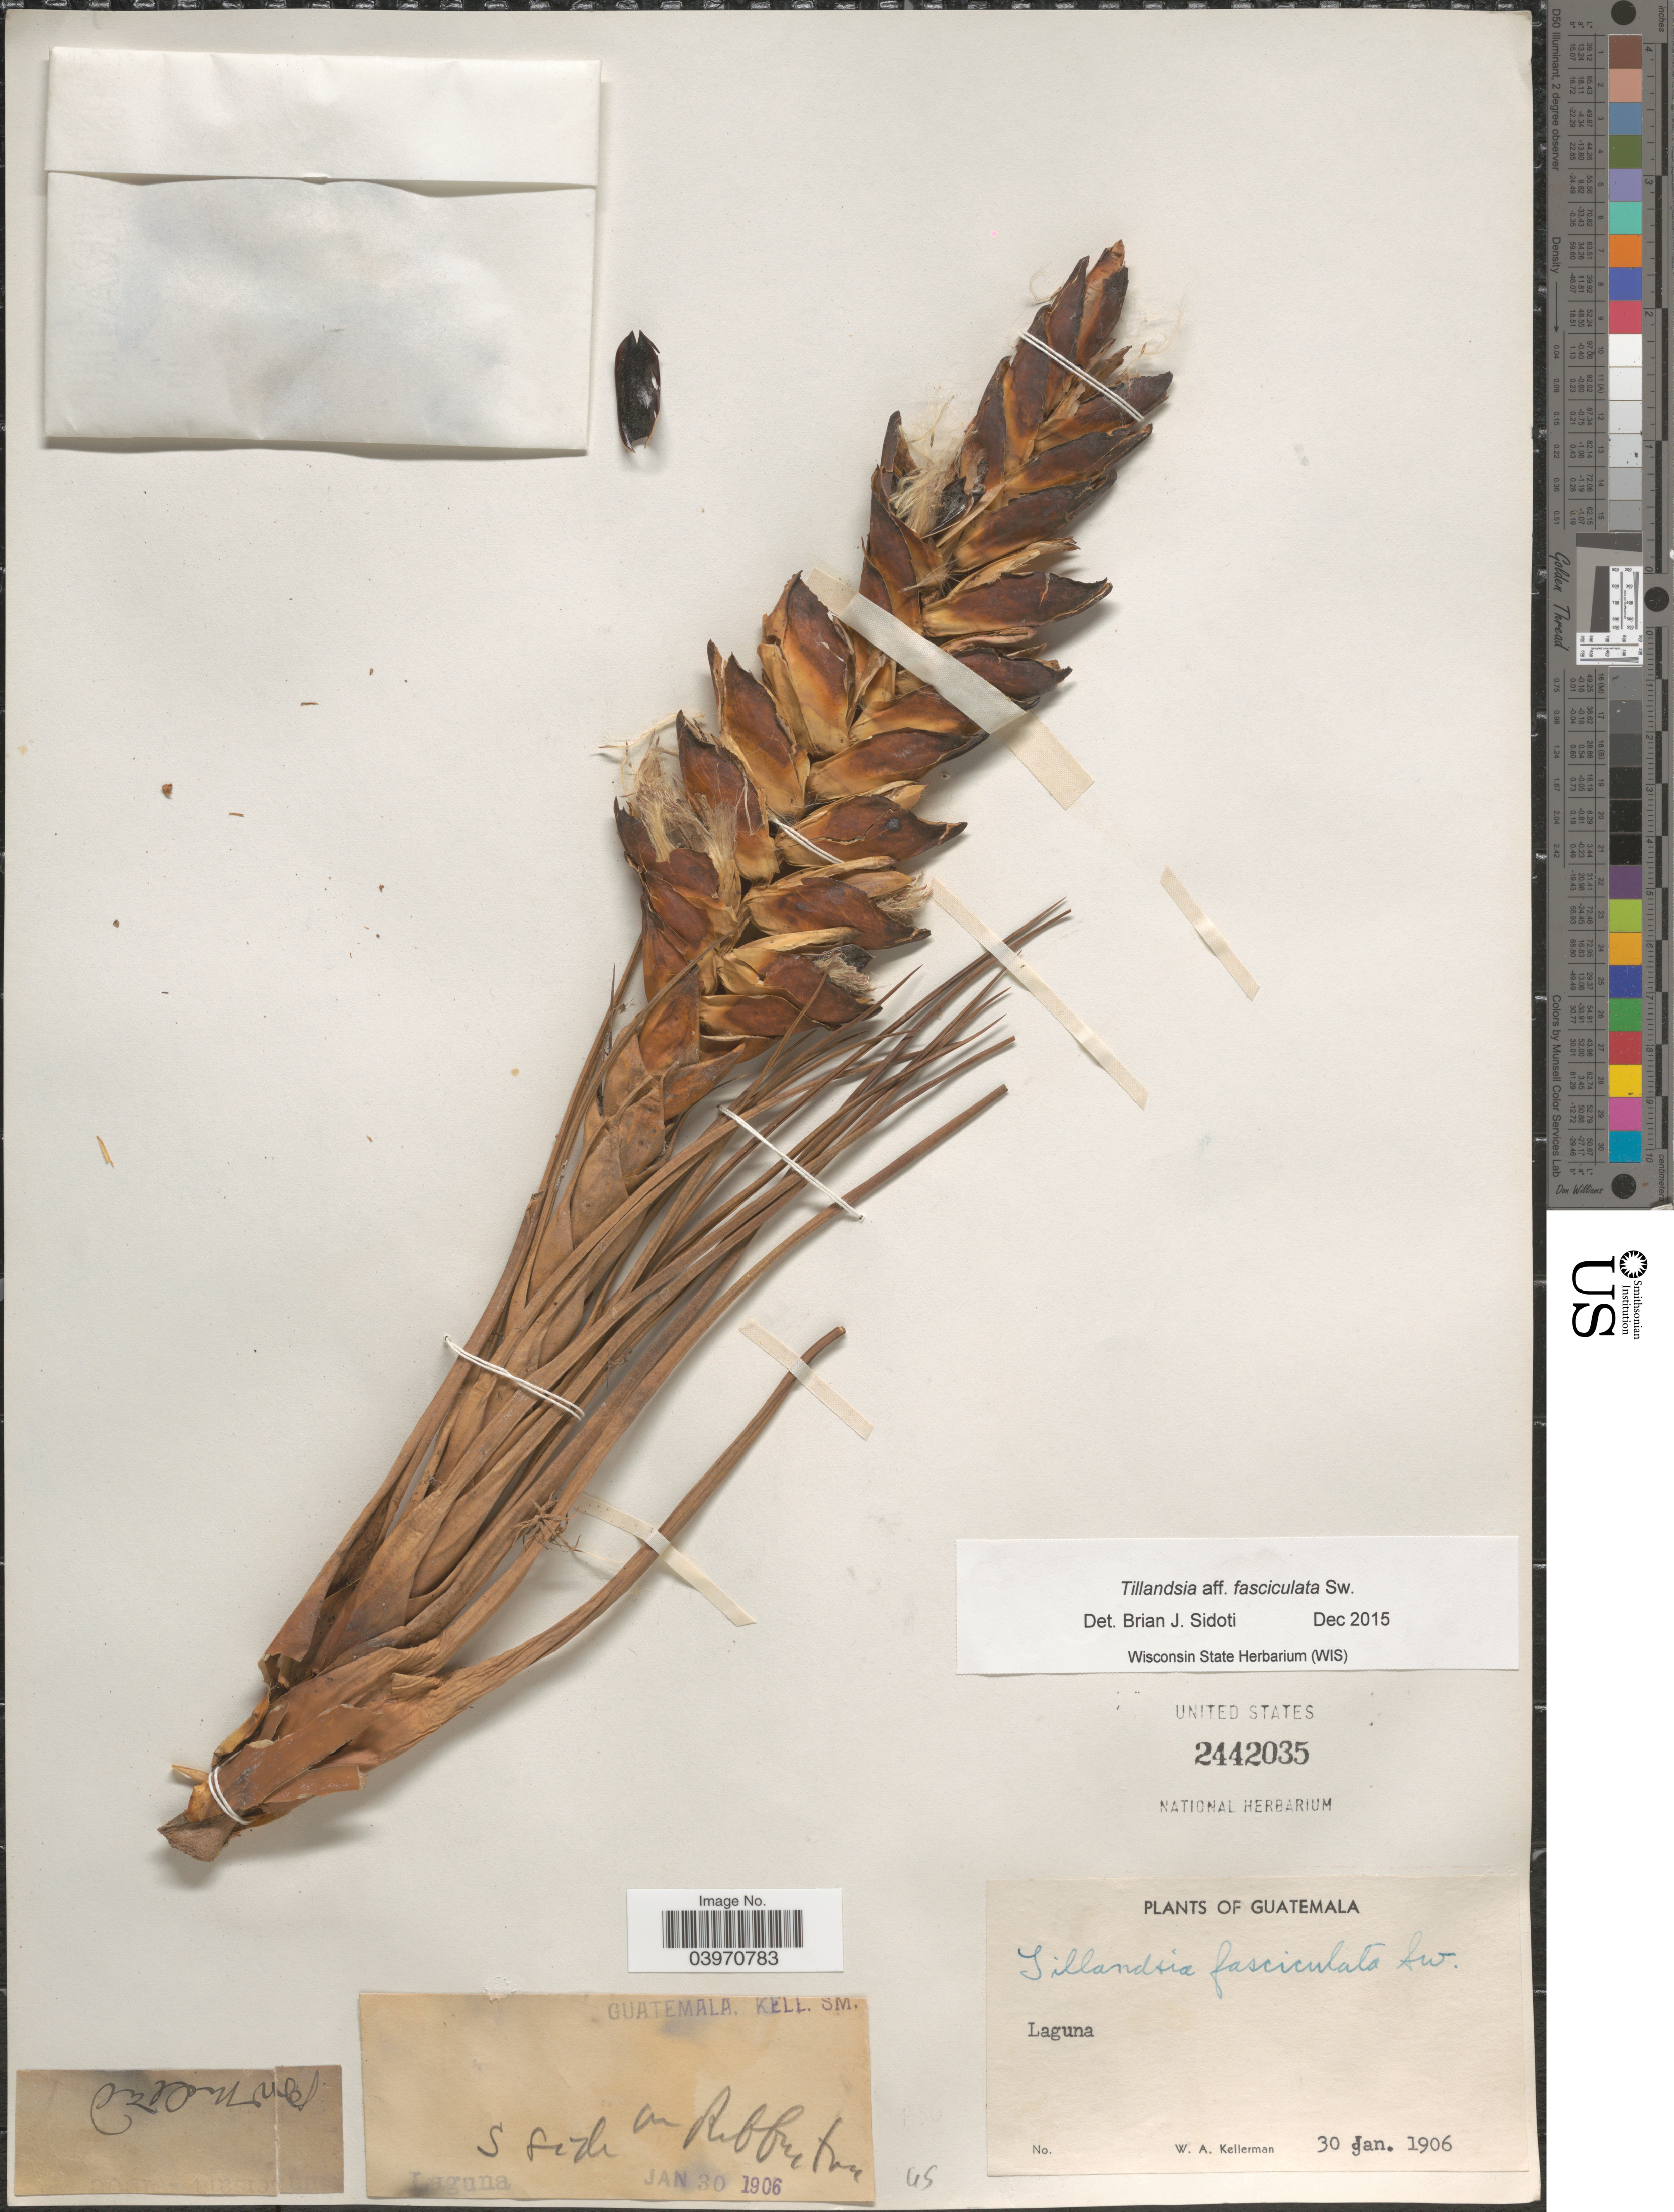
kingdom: Plantae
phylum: Tracheophyta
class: Liliopsida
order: Poales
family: Bromeliaceae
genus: Tillandsia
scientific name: Tillandsia fasciculata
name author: Sw.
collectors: W. Kellerman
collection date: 1906-01-30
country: Guatemala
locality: Laguna.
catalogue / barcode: US 2442035